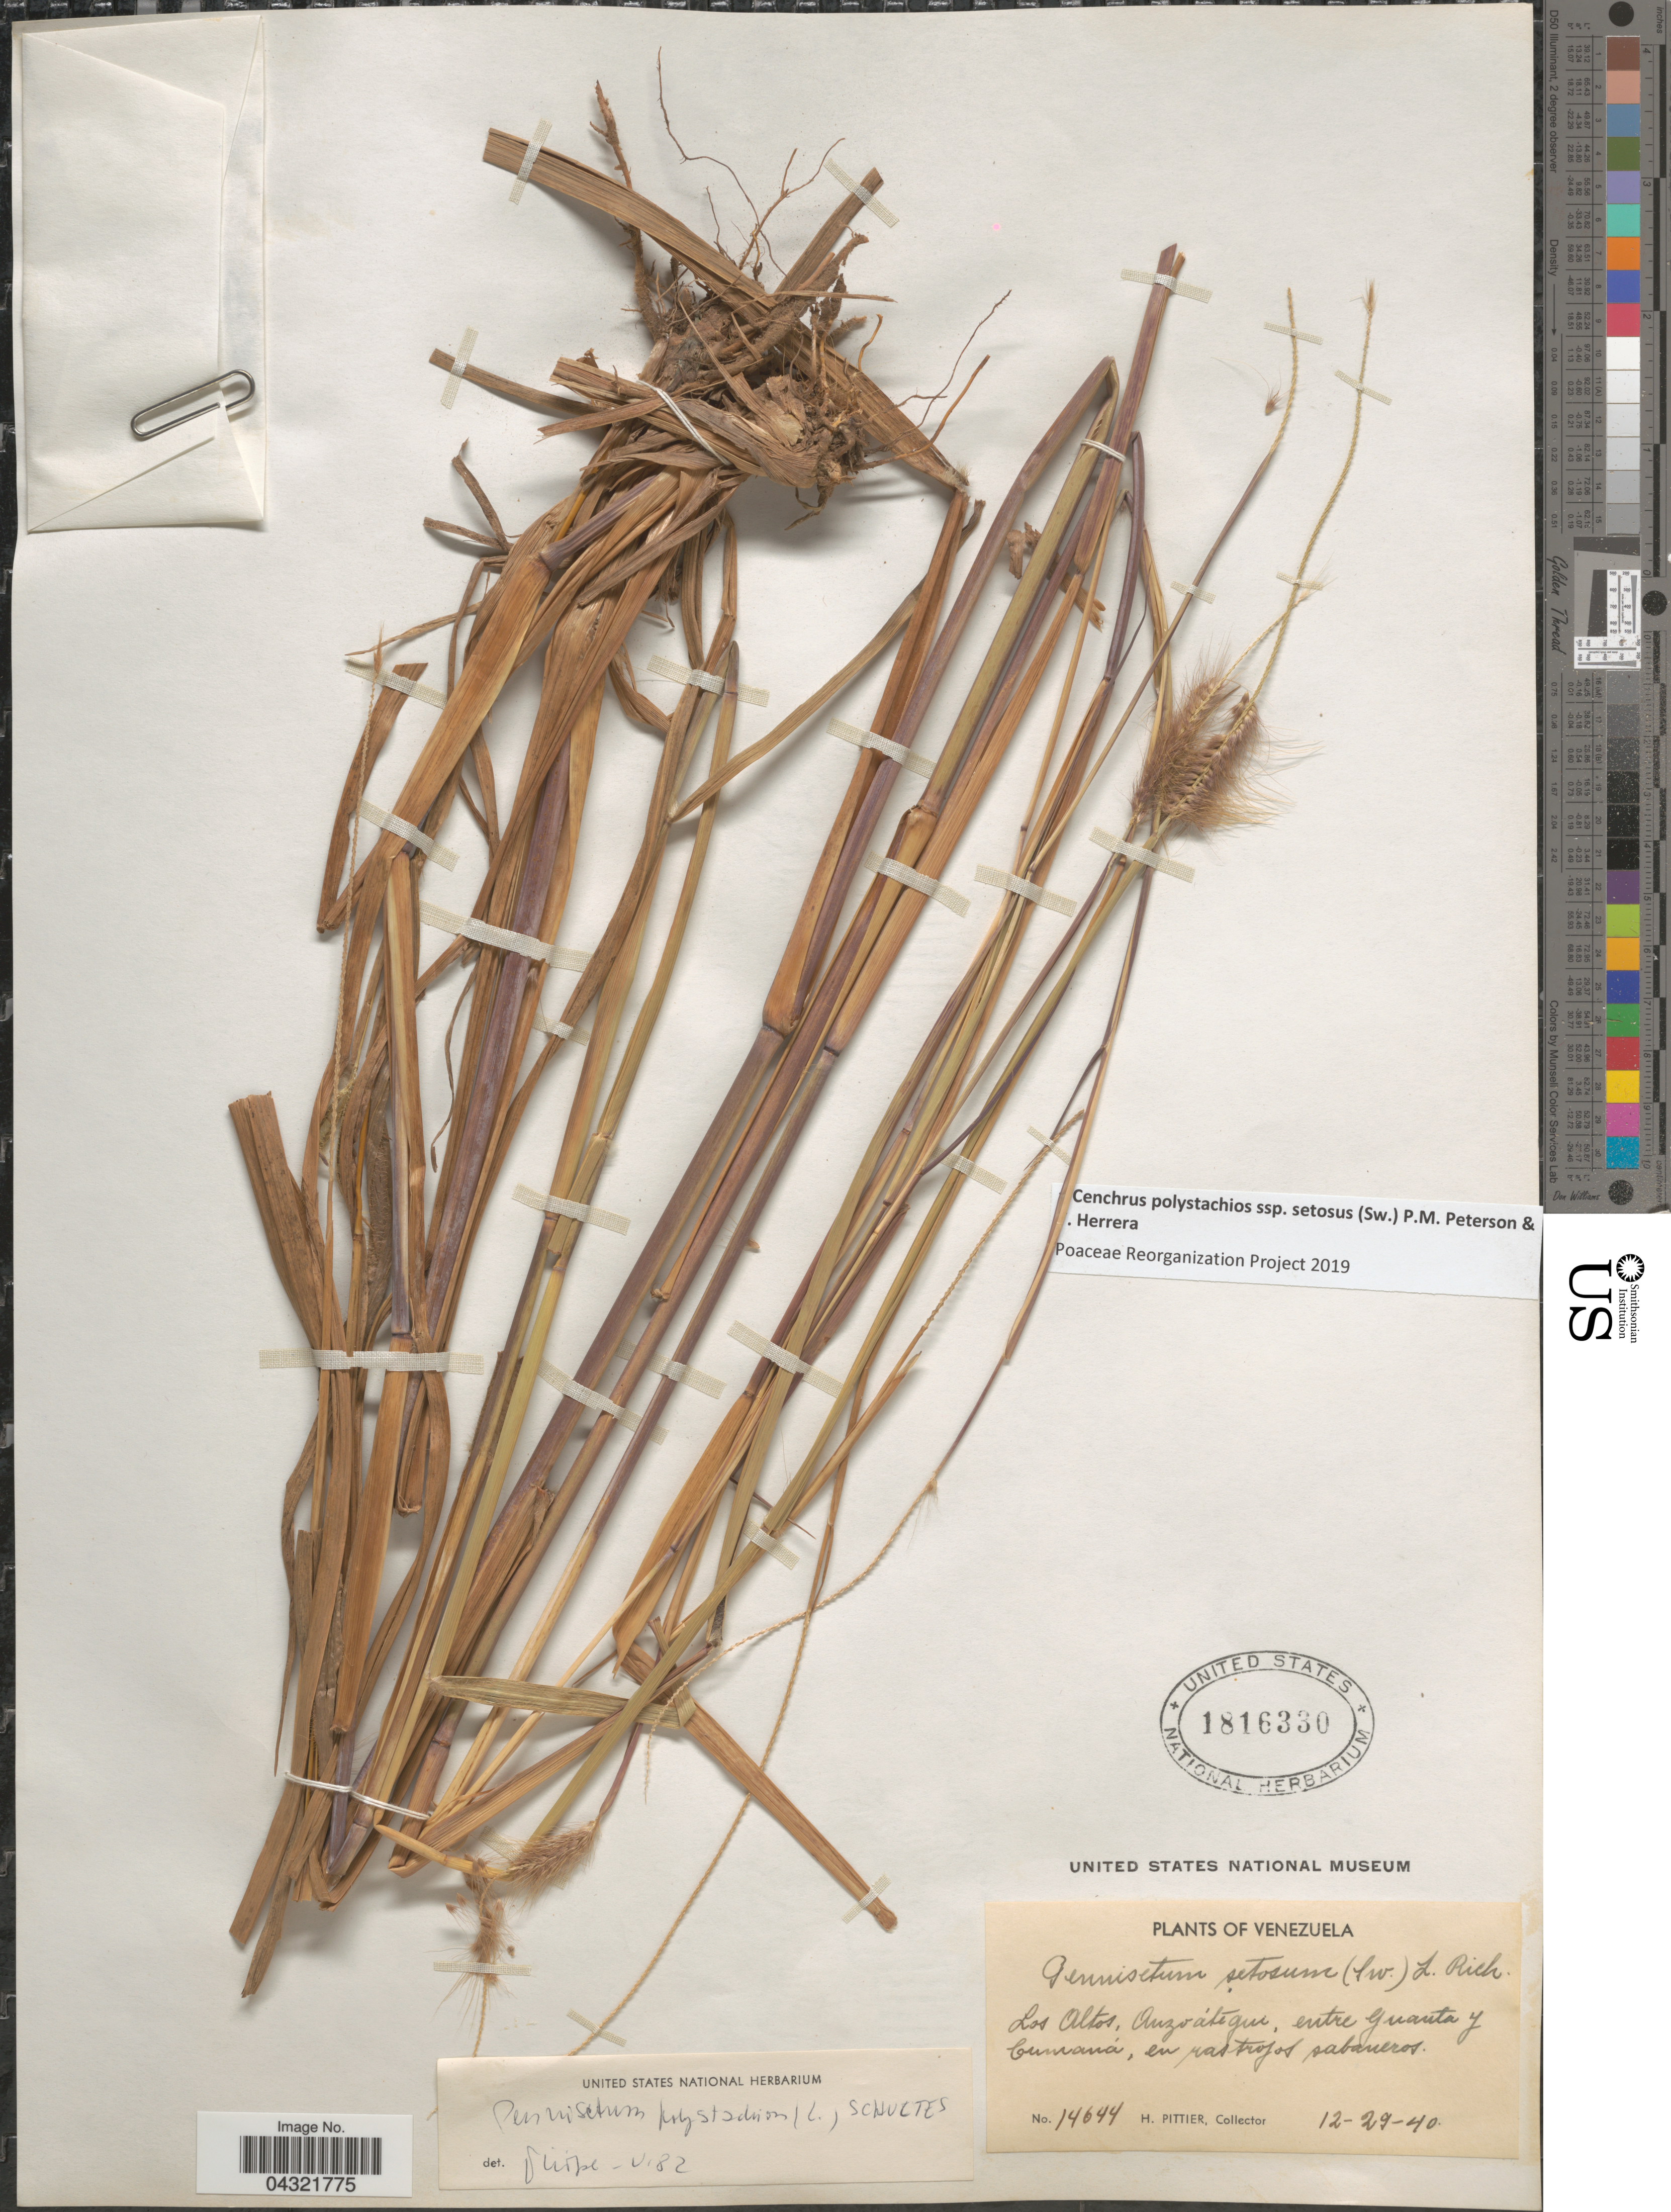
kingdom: Plantae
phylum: Tracheophyta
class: Liliopsida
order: Poales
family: Poaceae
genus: Cenchrus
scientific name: Cenchrus polystachios subsp. setosus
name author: (Sw.) P.M. Peterson & Y. Herrera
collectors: H. F. Pittier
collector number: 14644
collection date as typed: Transcribed d/m/y: 29/12/40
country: Venezuela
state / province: Anzoategui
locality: Los Altos, entre Guanta y Cumaná, en rastrojos sabaneros.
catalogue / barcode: US 1816330